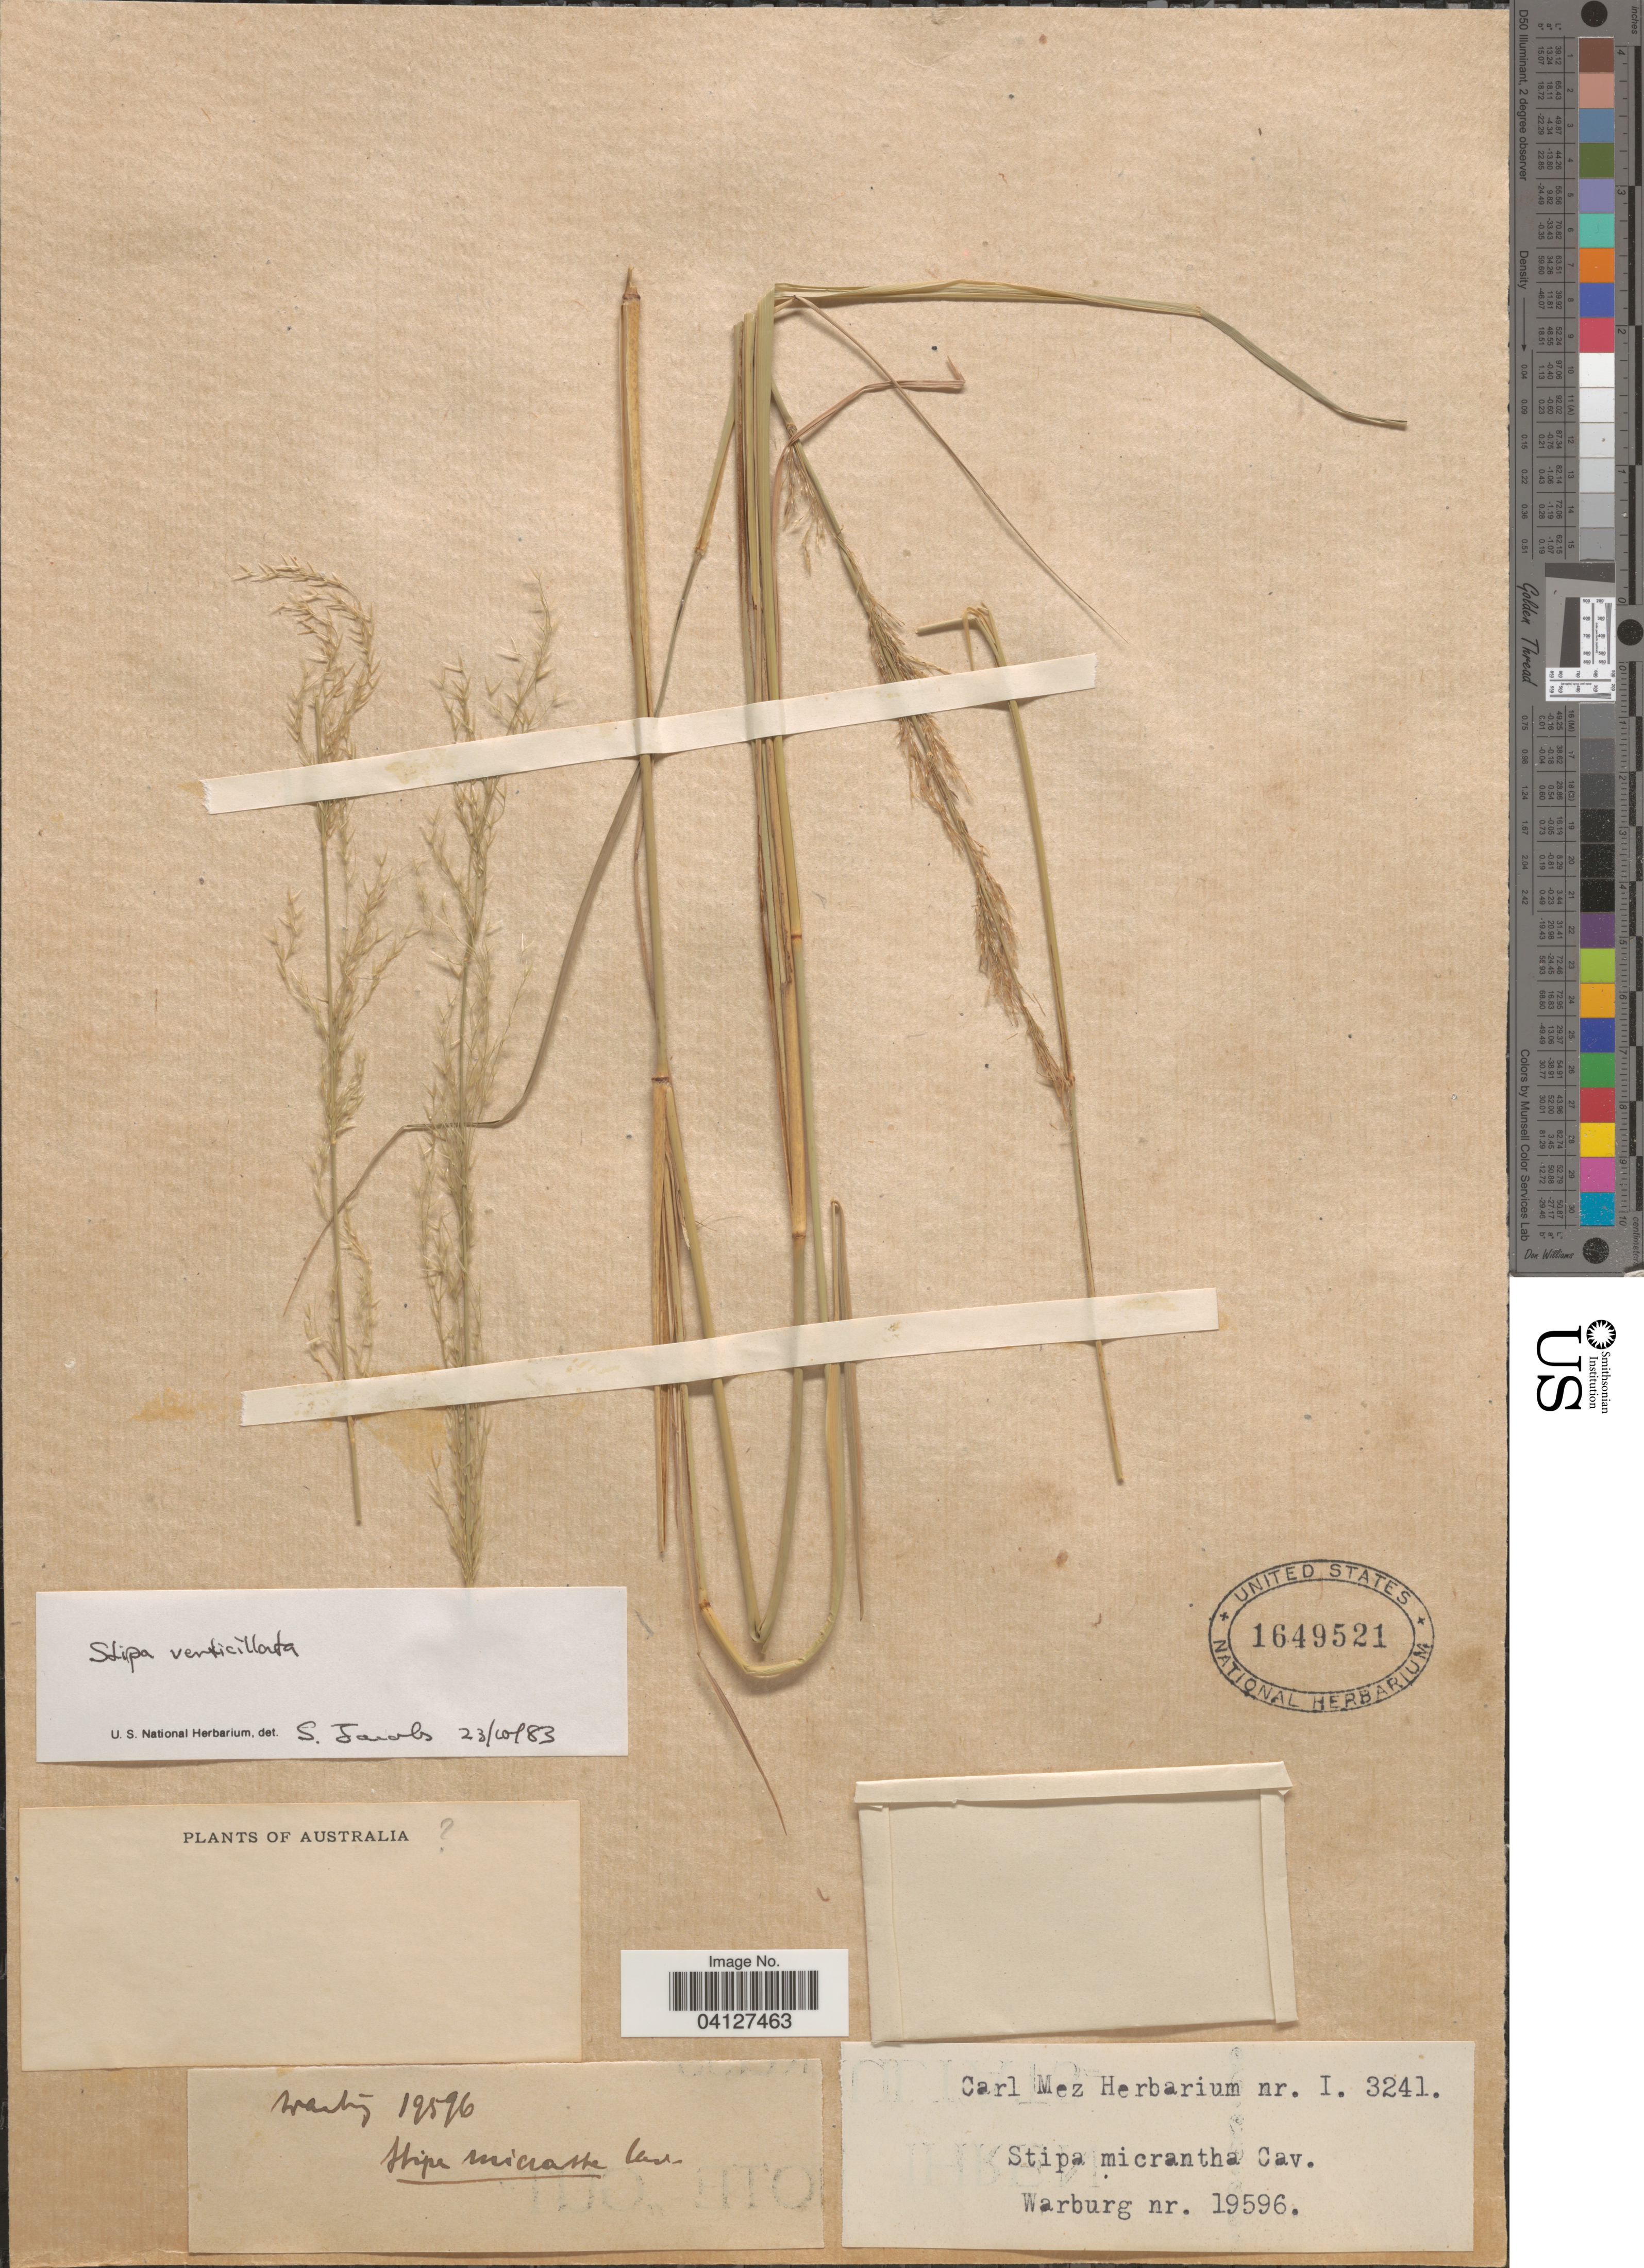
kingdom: Plantae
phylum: Tracheophyta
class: Liliopsida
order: Poales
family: Poaceae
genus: Stipa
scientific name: Stipa verticillata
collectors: Warburg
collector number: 19596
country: Australia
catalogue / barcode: US 1649521